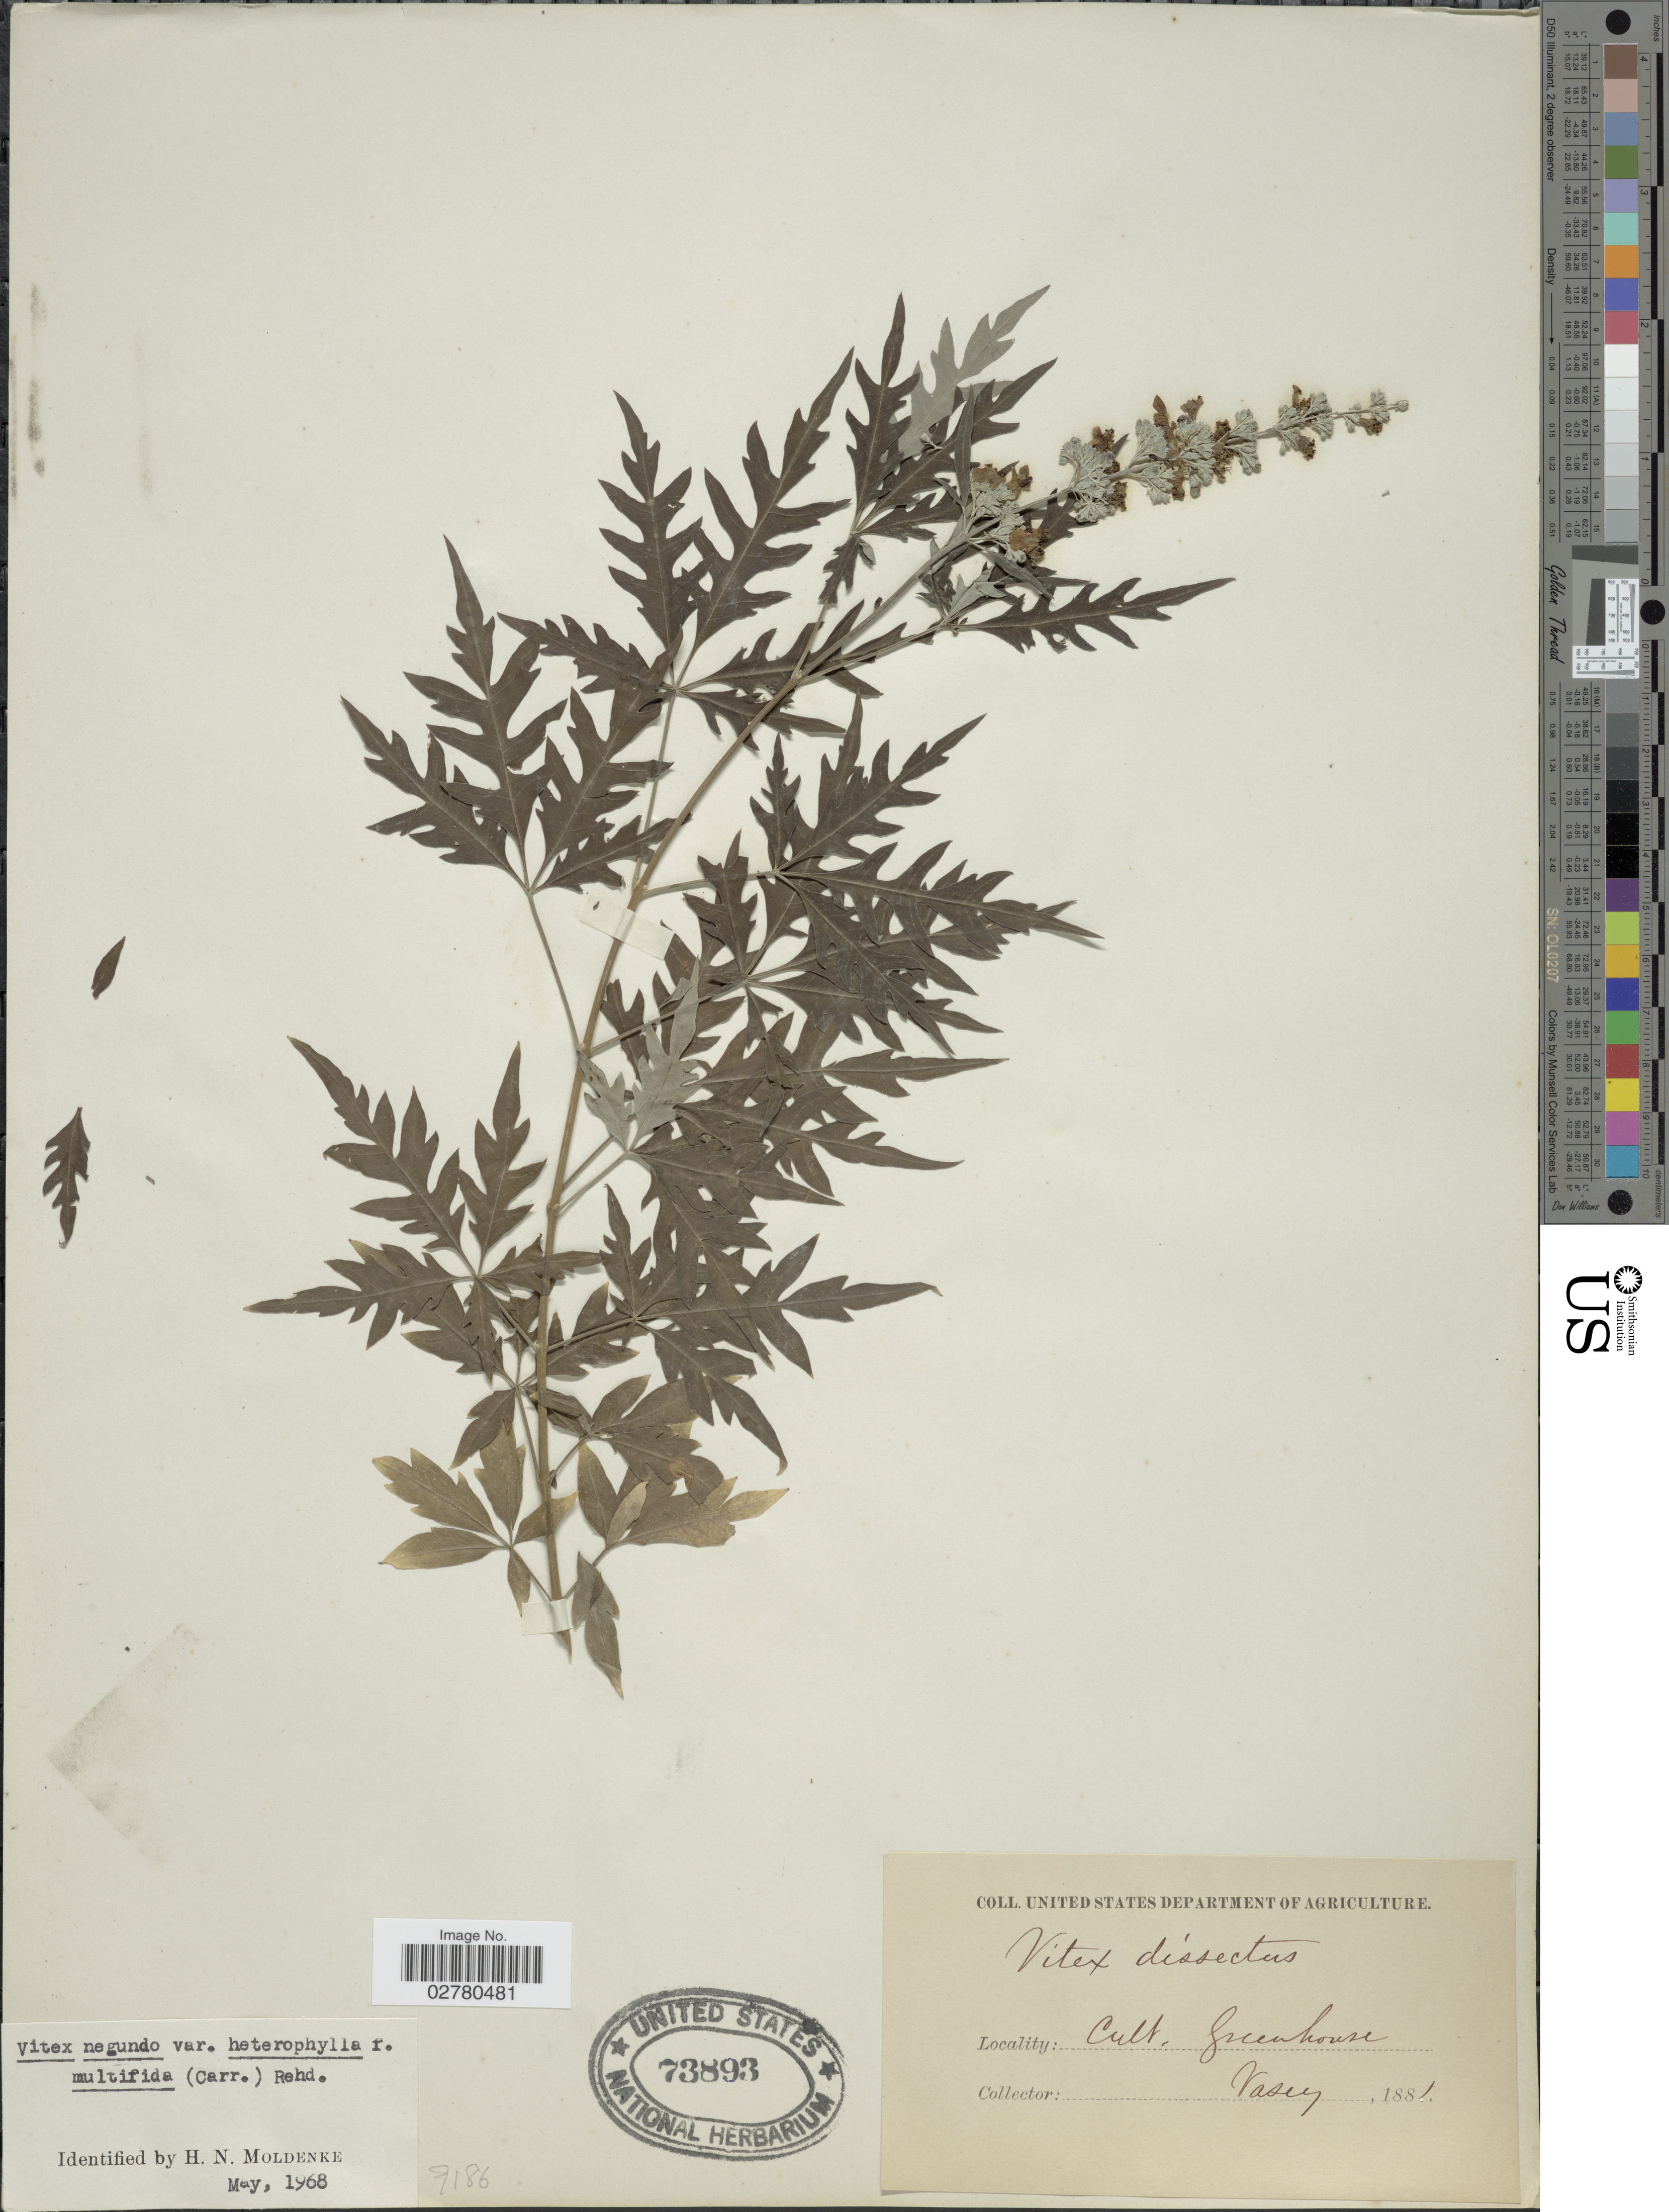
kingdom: Plantae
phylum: Tracheophyta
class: Magnoliopsida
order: Lamiales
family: Lamiaceae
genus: Vitex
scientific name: Vitex negundo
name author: L.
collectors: Vasey, --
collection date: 1881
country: United States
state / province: District of Columbia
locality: Cult. Greenhouse.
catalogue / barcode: US 73893